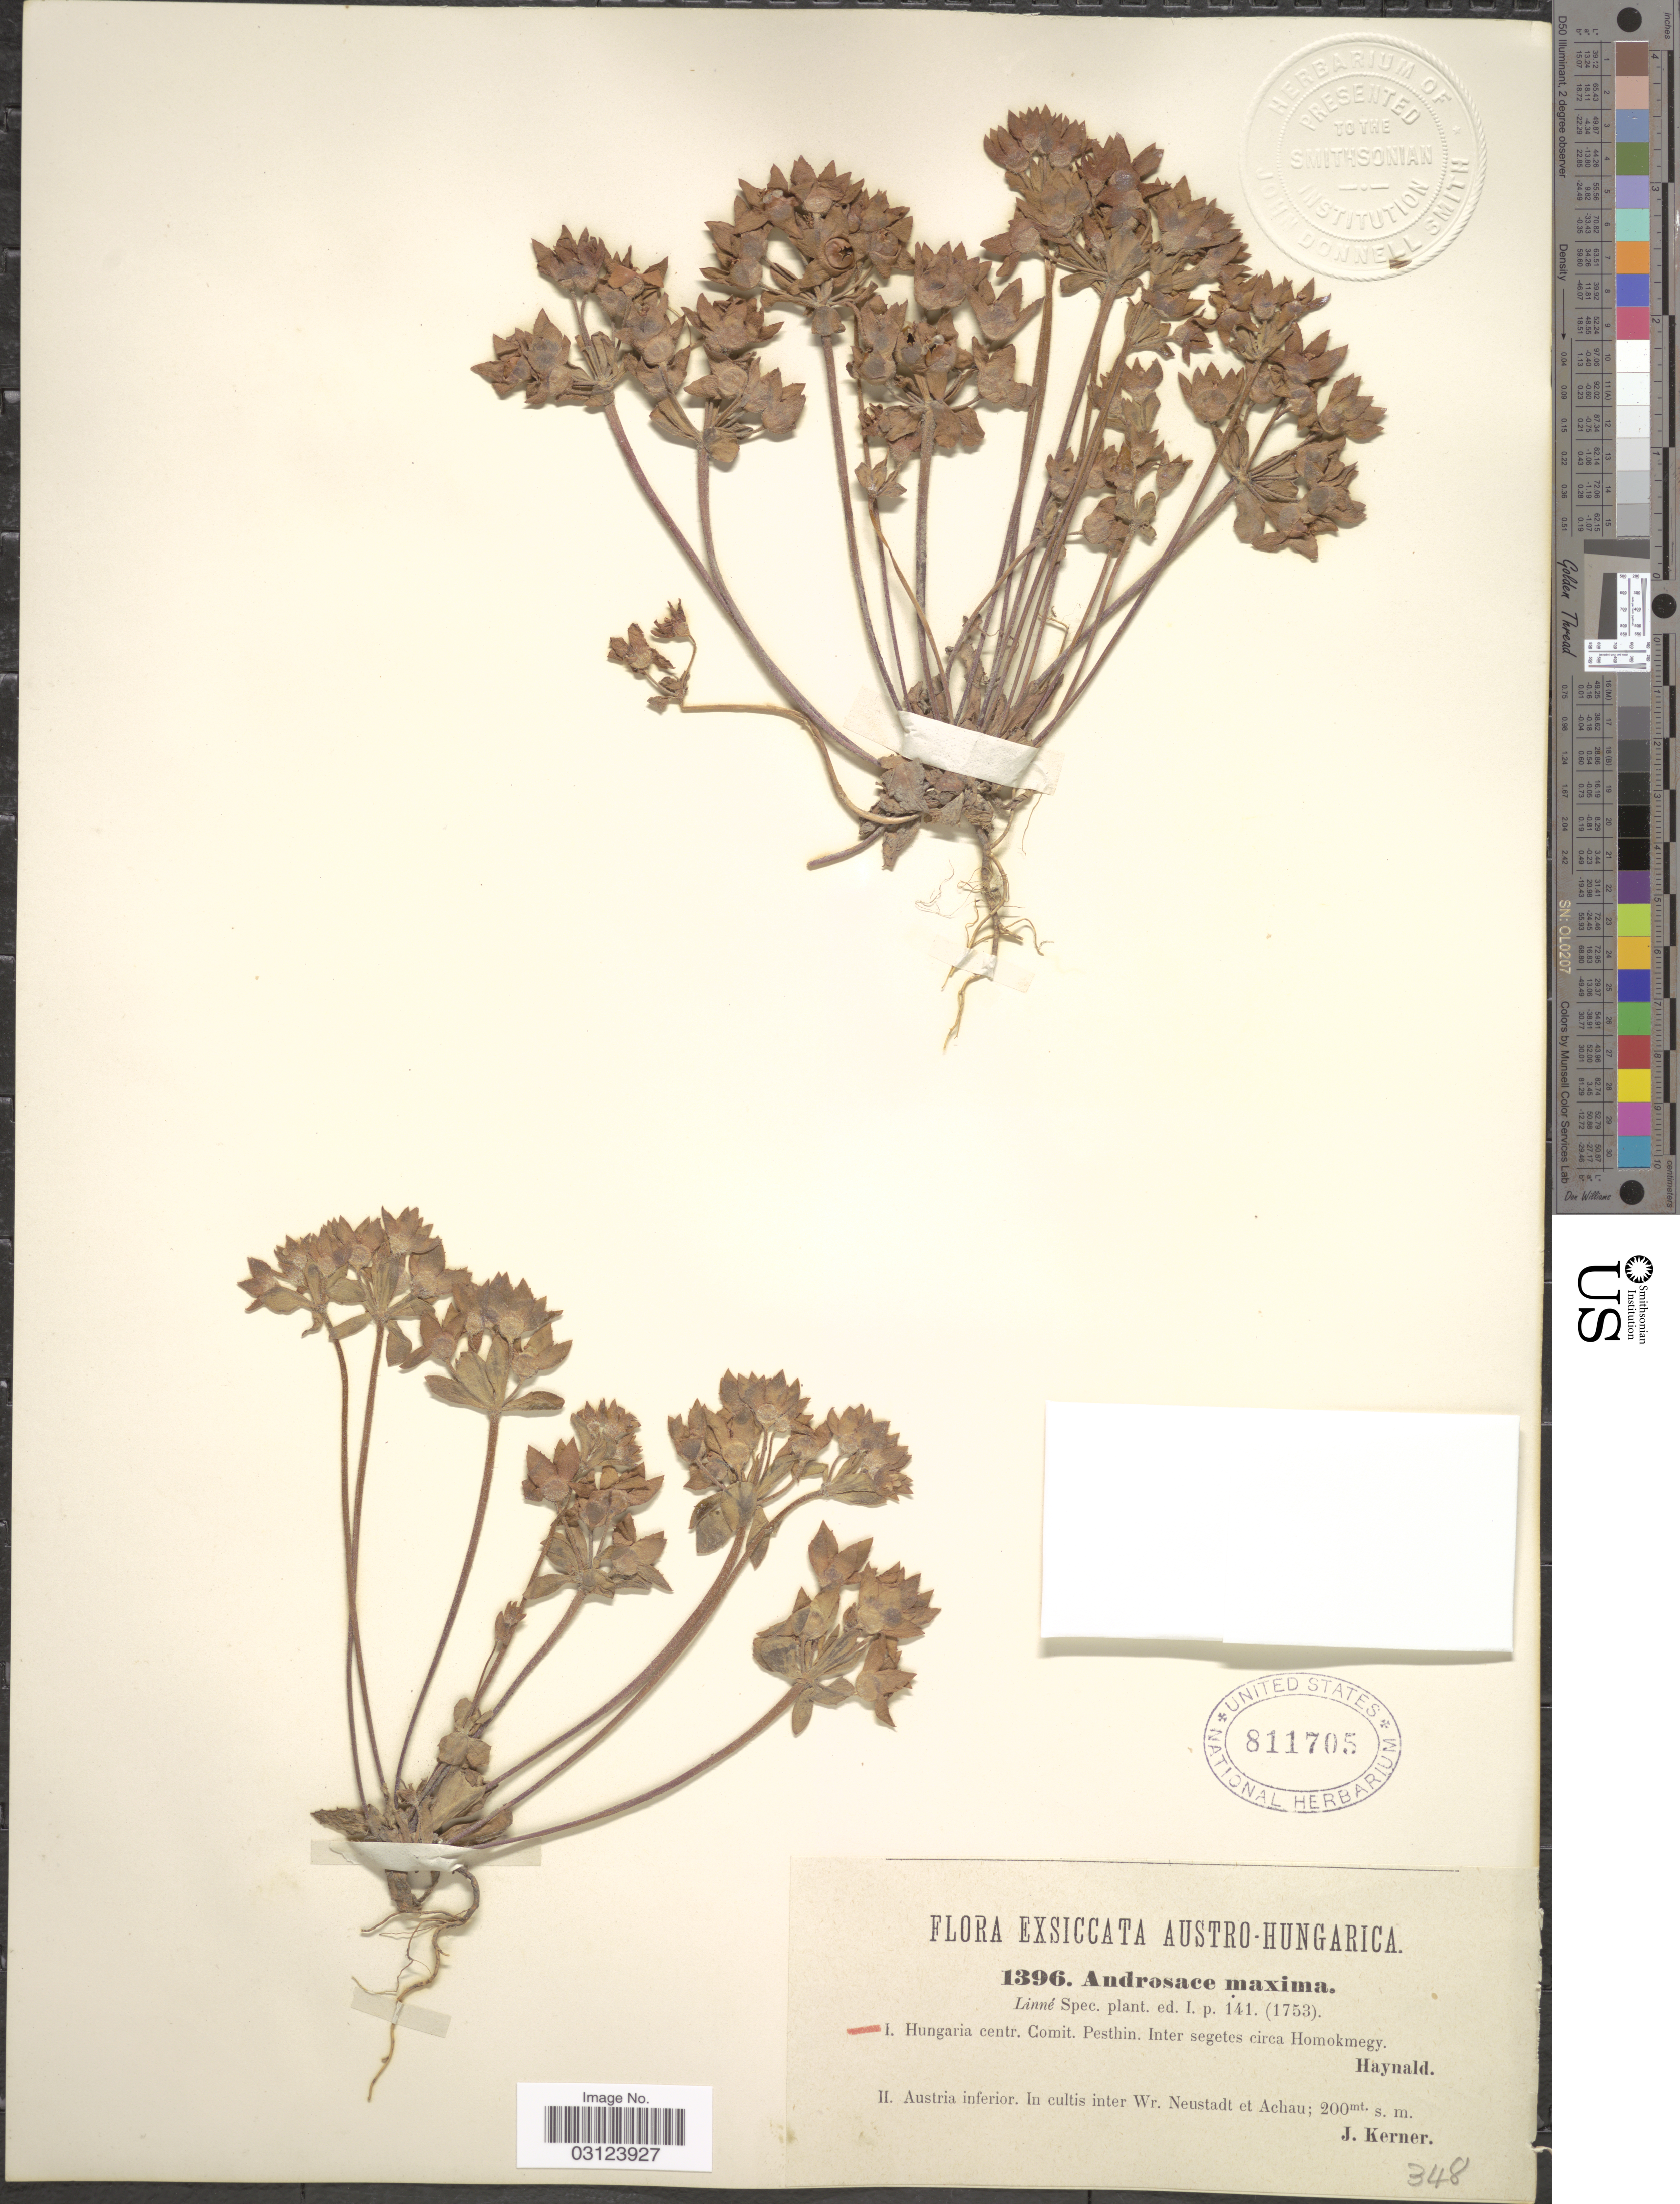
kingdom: Plantae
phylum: Tracheophyta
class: Magnoliopsida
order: Ericales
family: Primulaceae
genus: Androsace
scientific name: Androsace maxima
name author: L.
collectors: -. Haynald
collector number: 1396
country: Hungary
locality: Austro-Hungarica. Hungaria centr. Comit. Pesthin. Inter segetes circa Homokmegy.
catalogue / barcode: US 811705